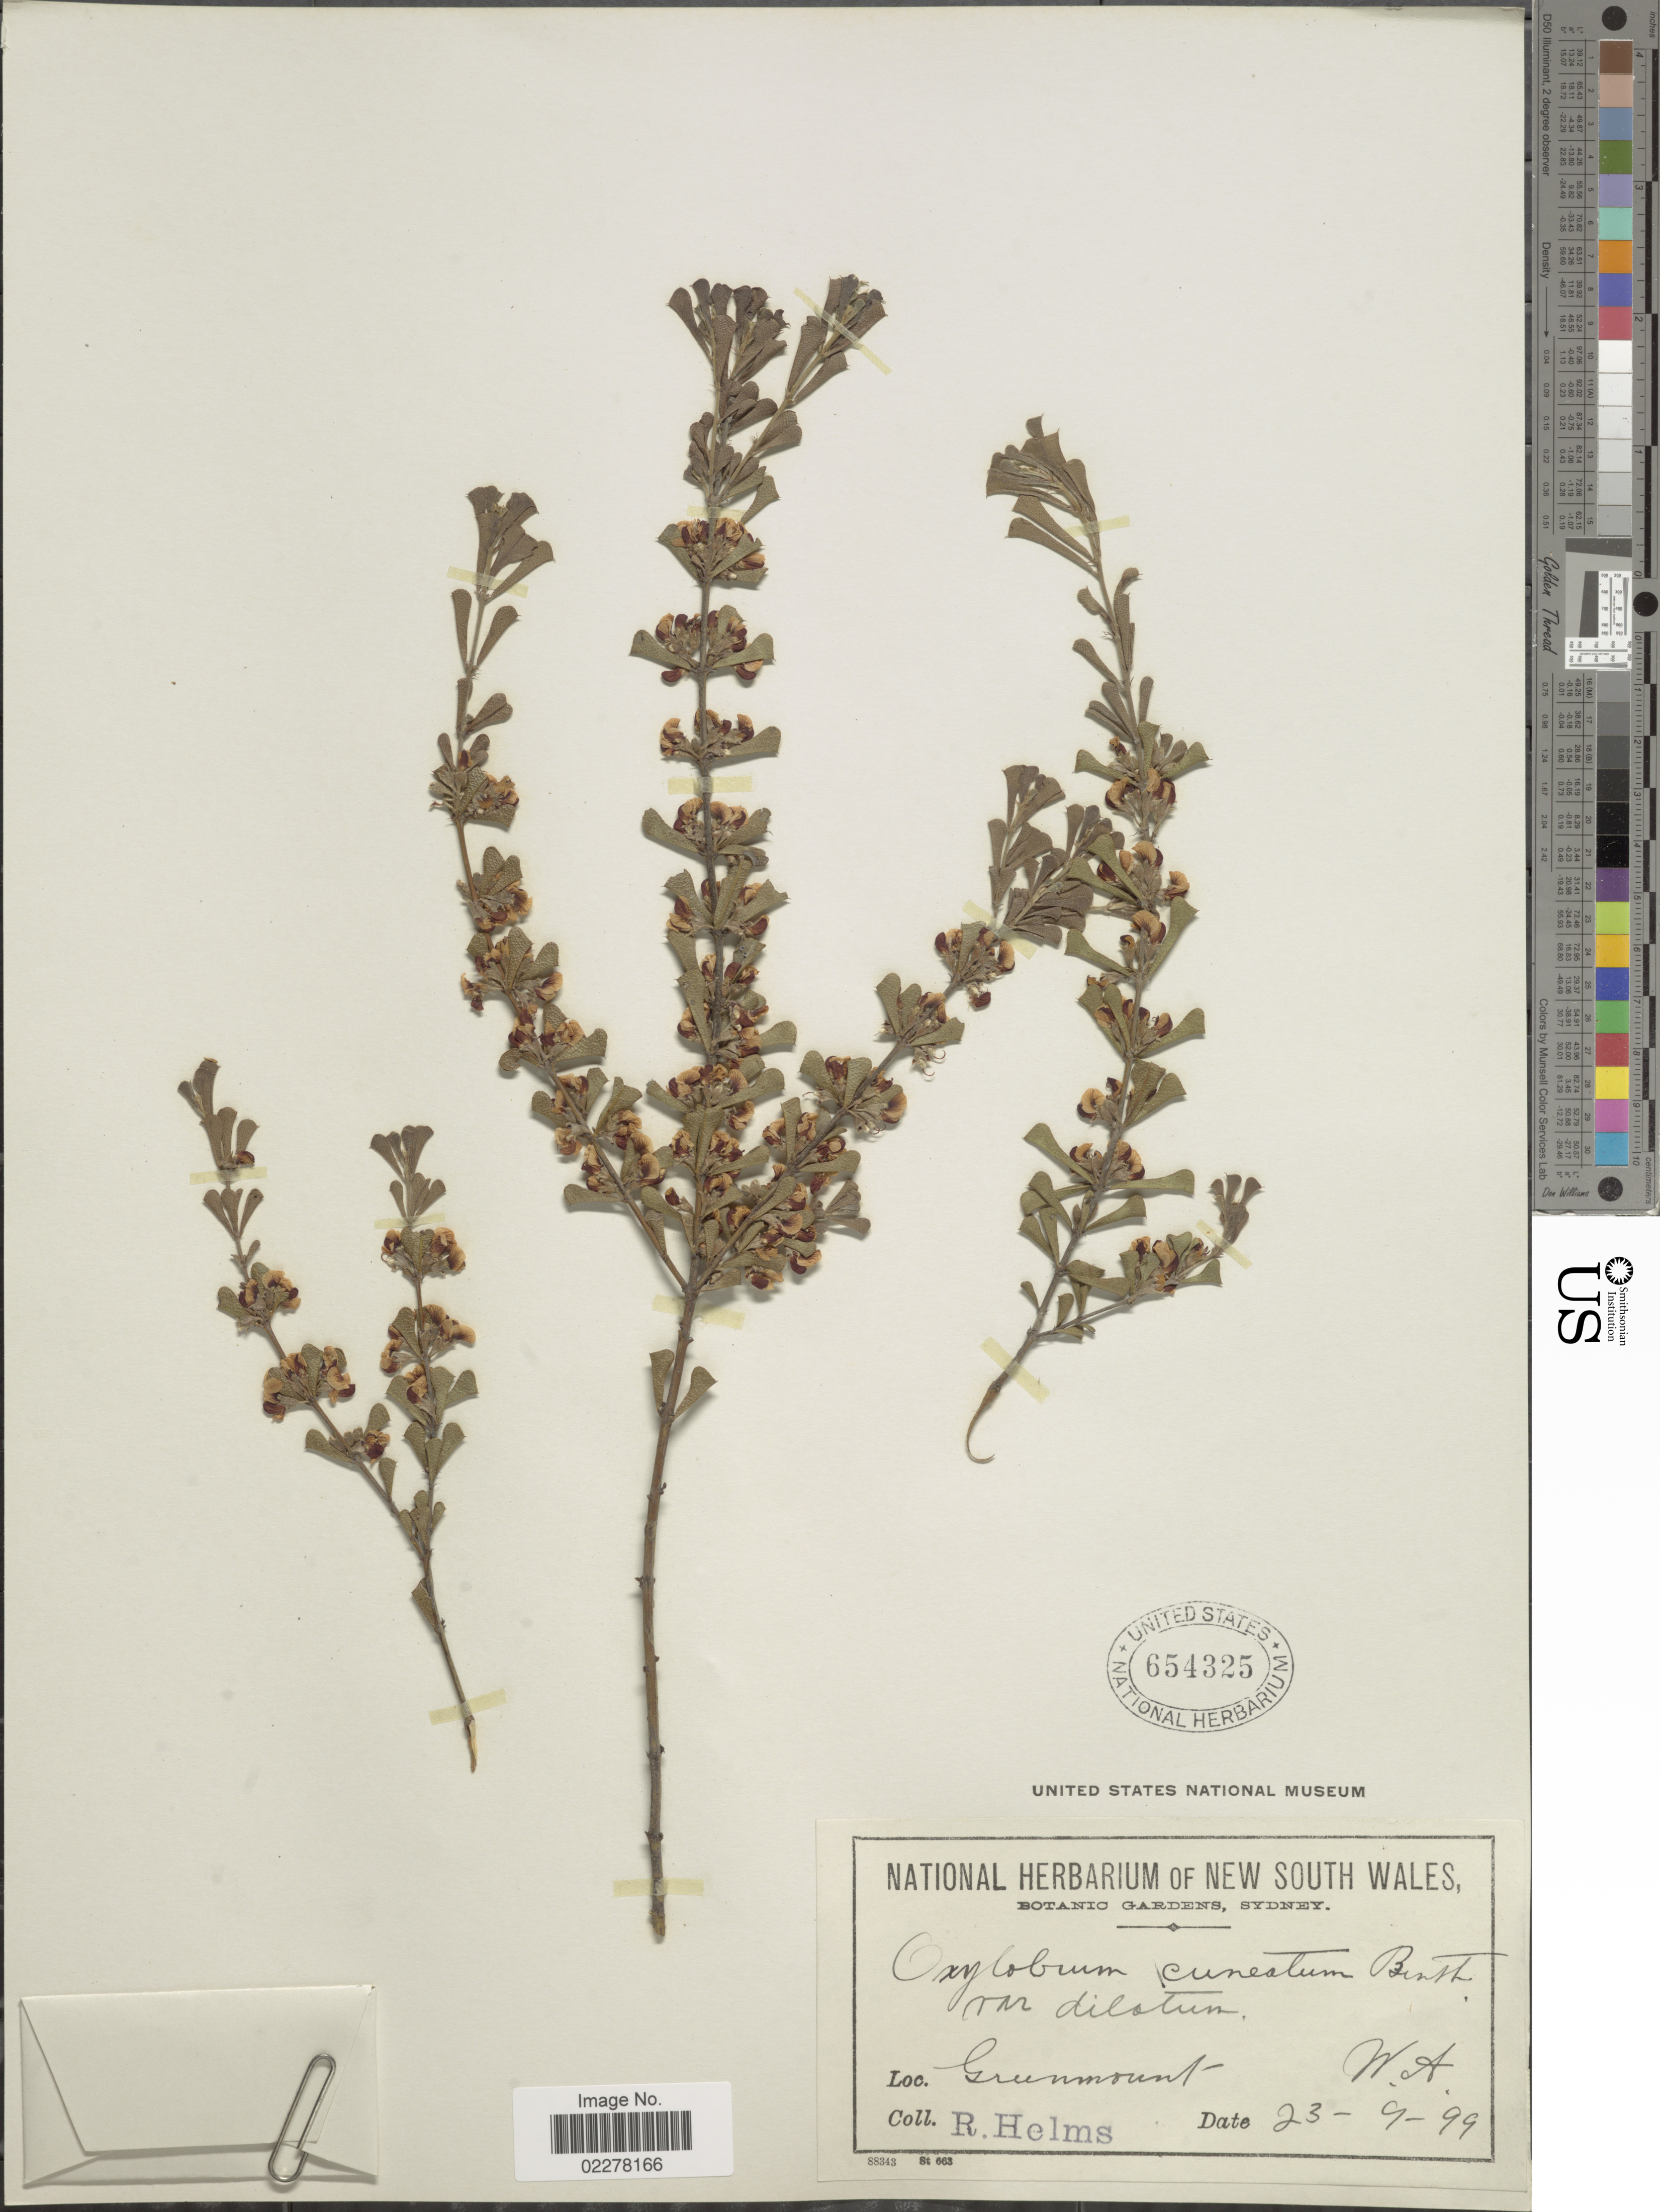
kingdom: Plantae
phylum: Tracheophyta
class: Magnoliopsida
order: Fabales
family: Fabaceae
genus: Gastrolobium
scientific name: Gastrolobium dilatatum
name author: (Benth.) G. Chandler & Crisp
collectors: R. Helms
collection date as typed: Transcribed d/m/y: 23/9/99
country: Australia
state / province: Western Australia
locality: Grunmount. W.A.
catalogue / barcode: US 654325